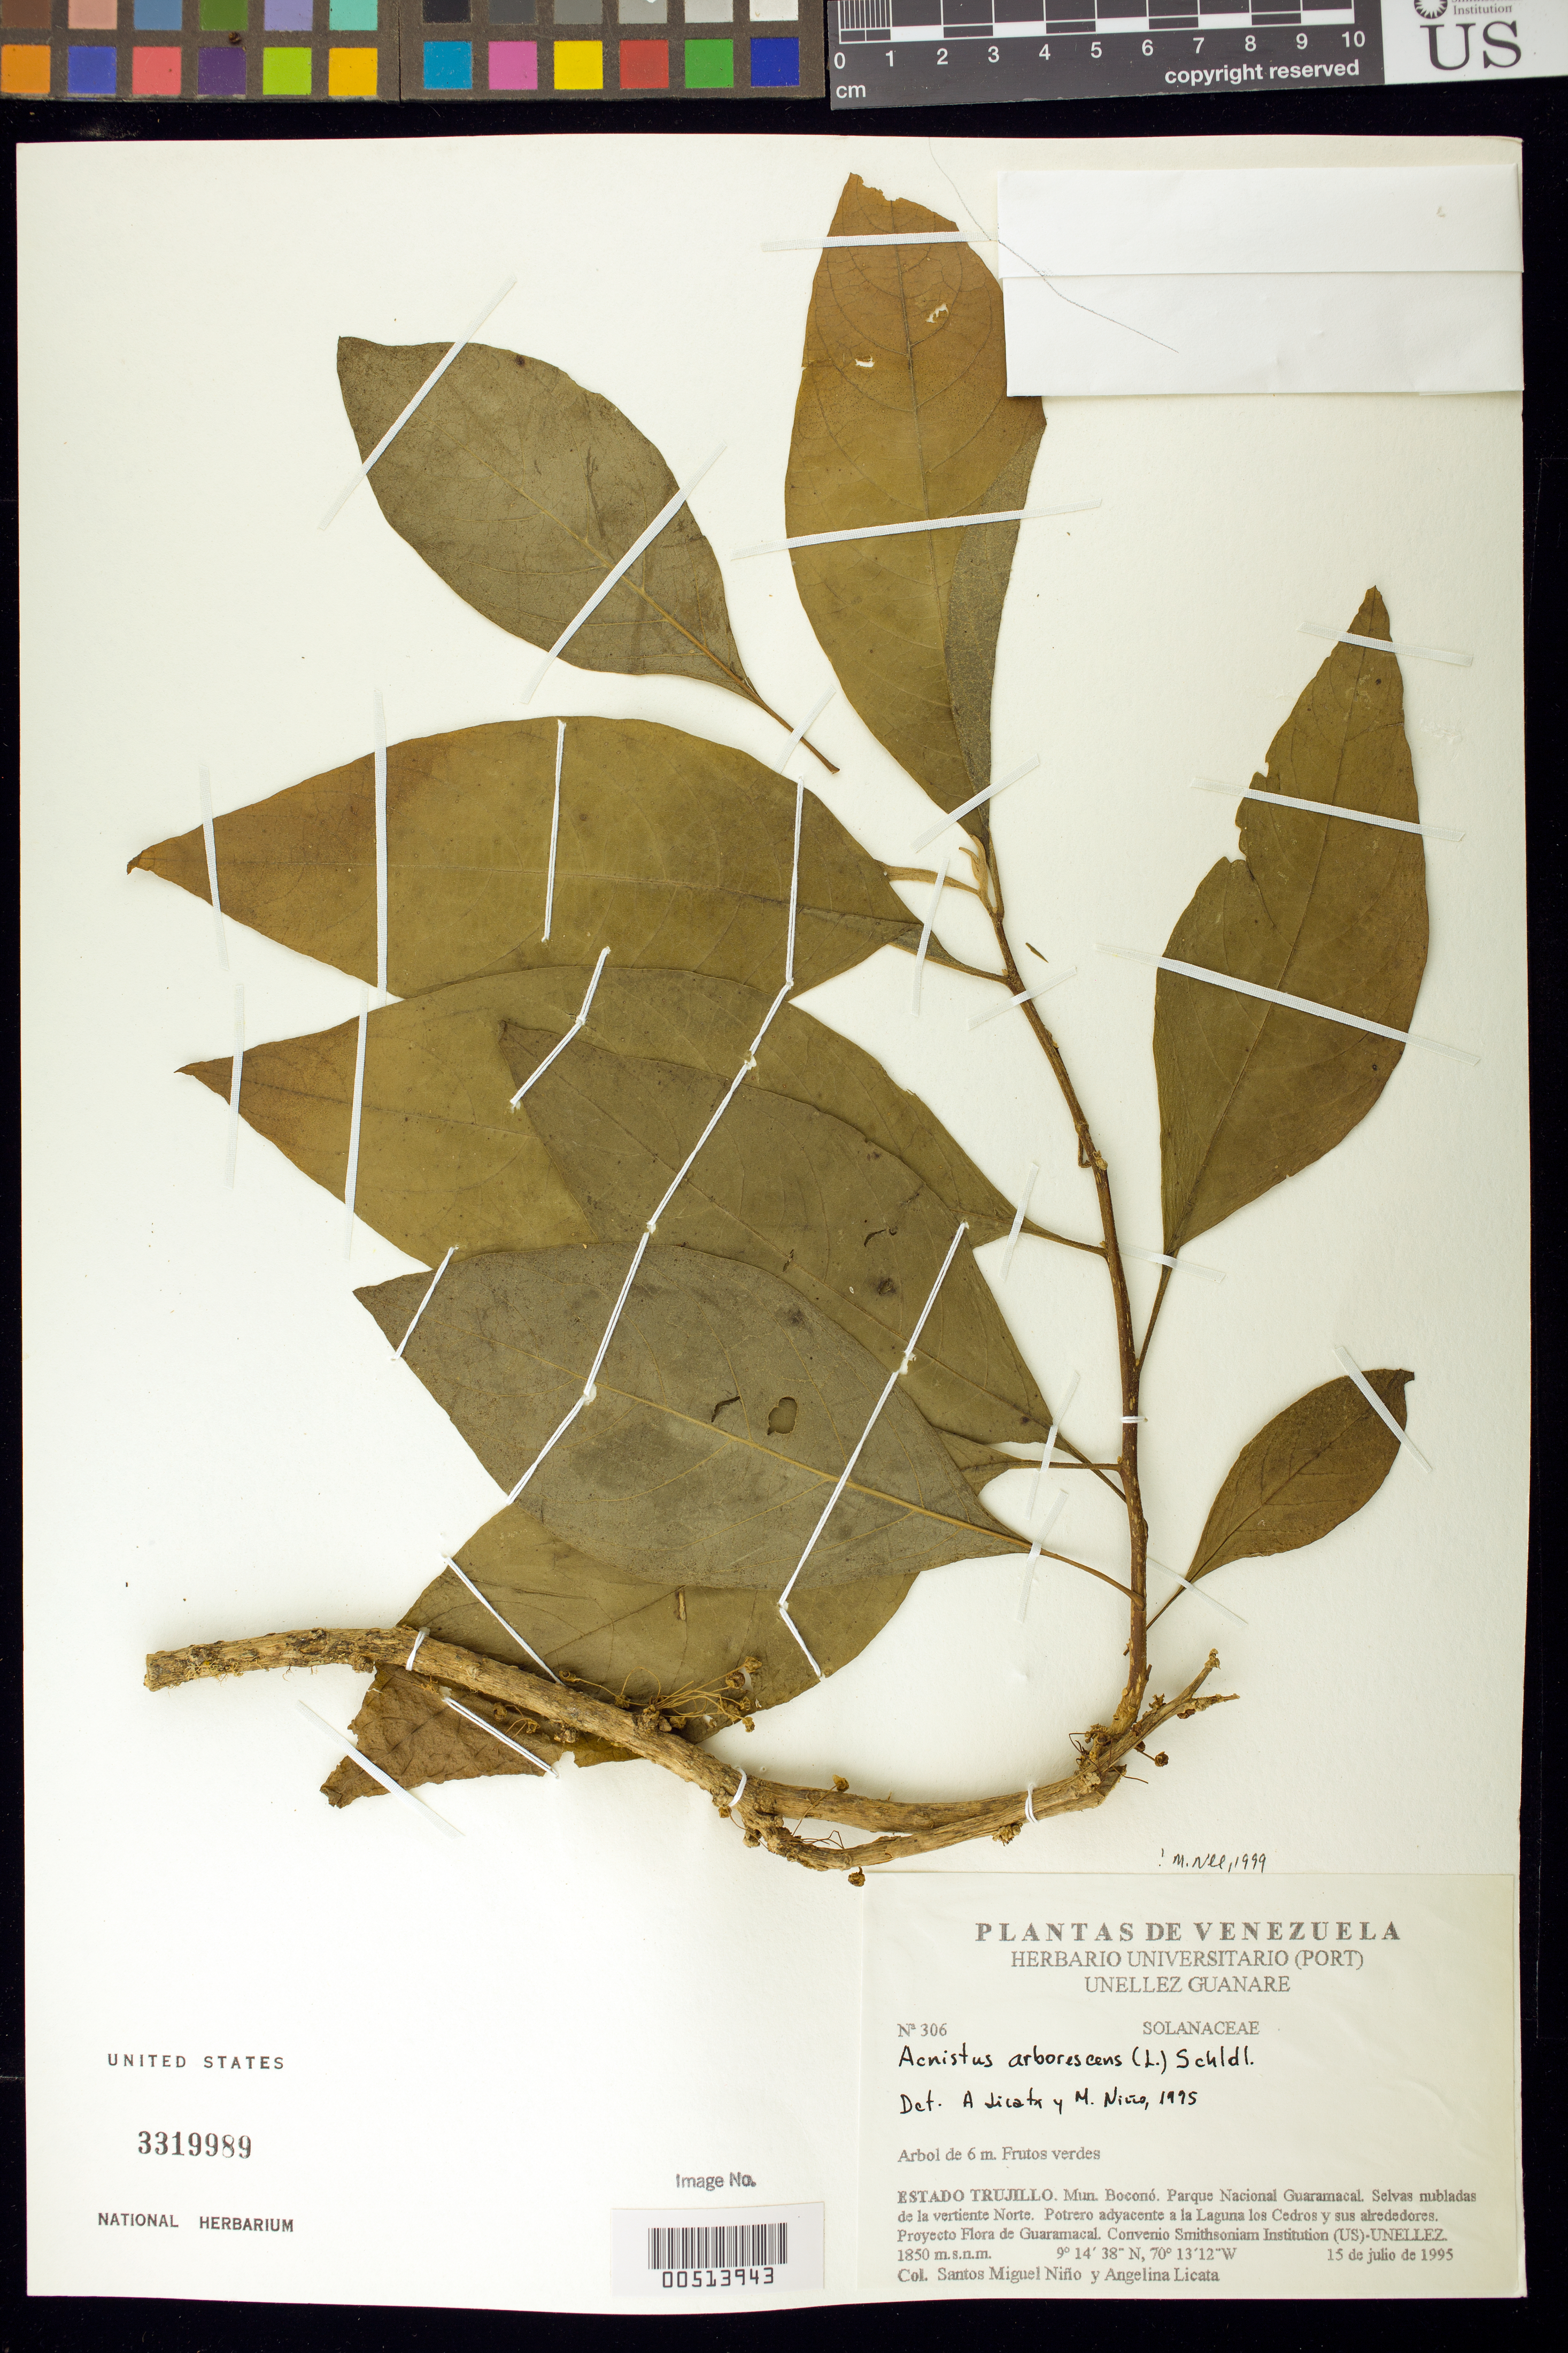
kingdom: Plantae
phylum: Tracheophyta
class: Magnoliopsida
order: Solanales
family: Solanaceae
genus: Acnistus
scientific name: Acnistus arborescens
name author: (L.) Schltdl.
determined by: Licata, A.; Niño, S. M.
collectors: S. M. Niño & A. Licata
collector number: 306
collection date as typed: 15 Jul 1995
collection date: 1995-07-15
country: Venezuela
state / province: Trujillo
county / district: Boconó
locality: Parque Nacional Guaramacal, potrero adyacente a la Laguna de Los Cedros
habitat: Selva nubladas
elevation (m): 1850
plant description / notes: PORT, US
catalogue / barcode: US 3319989